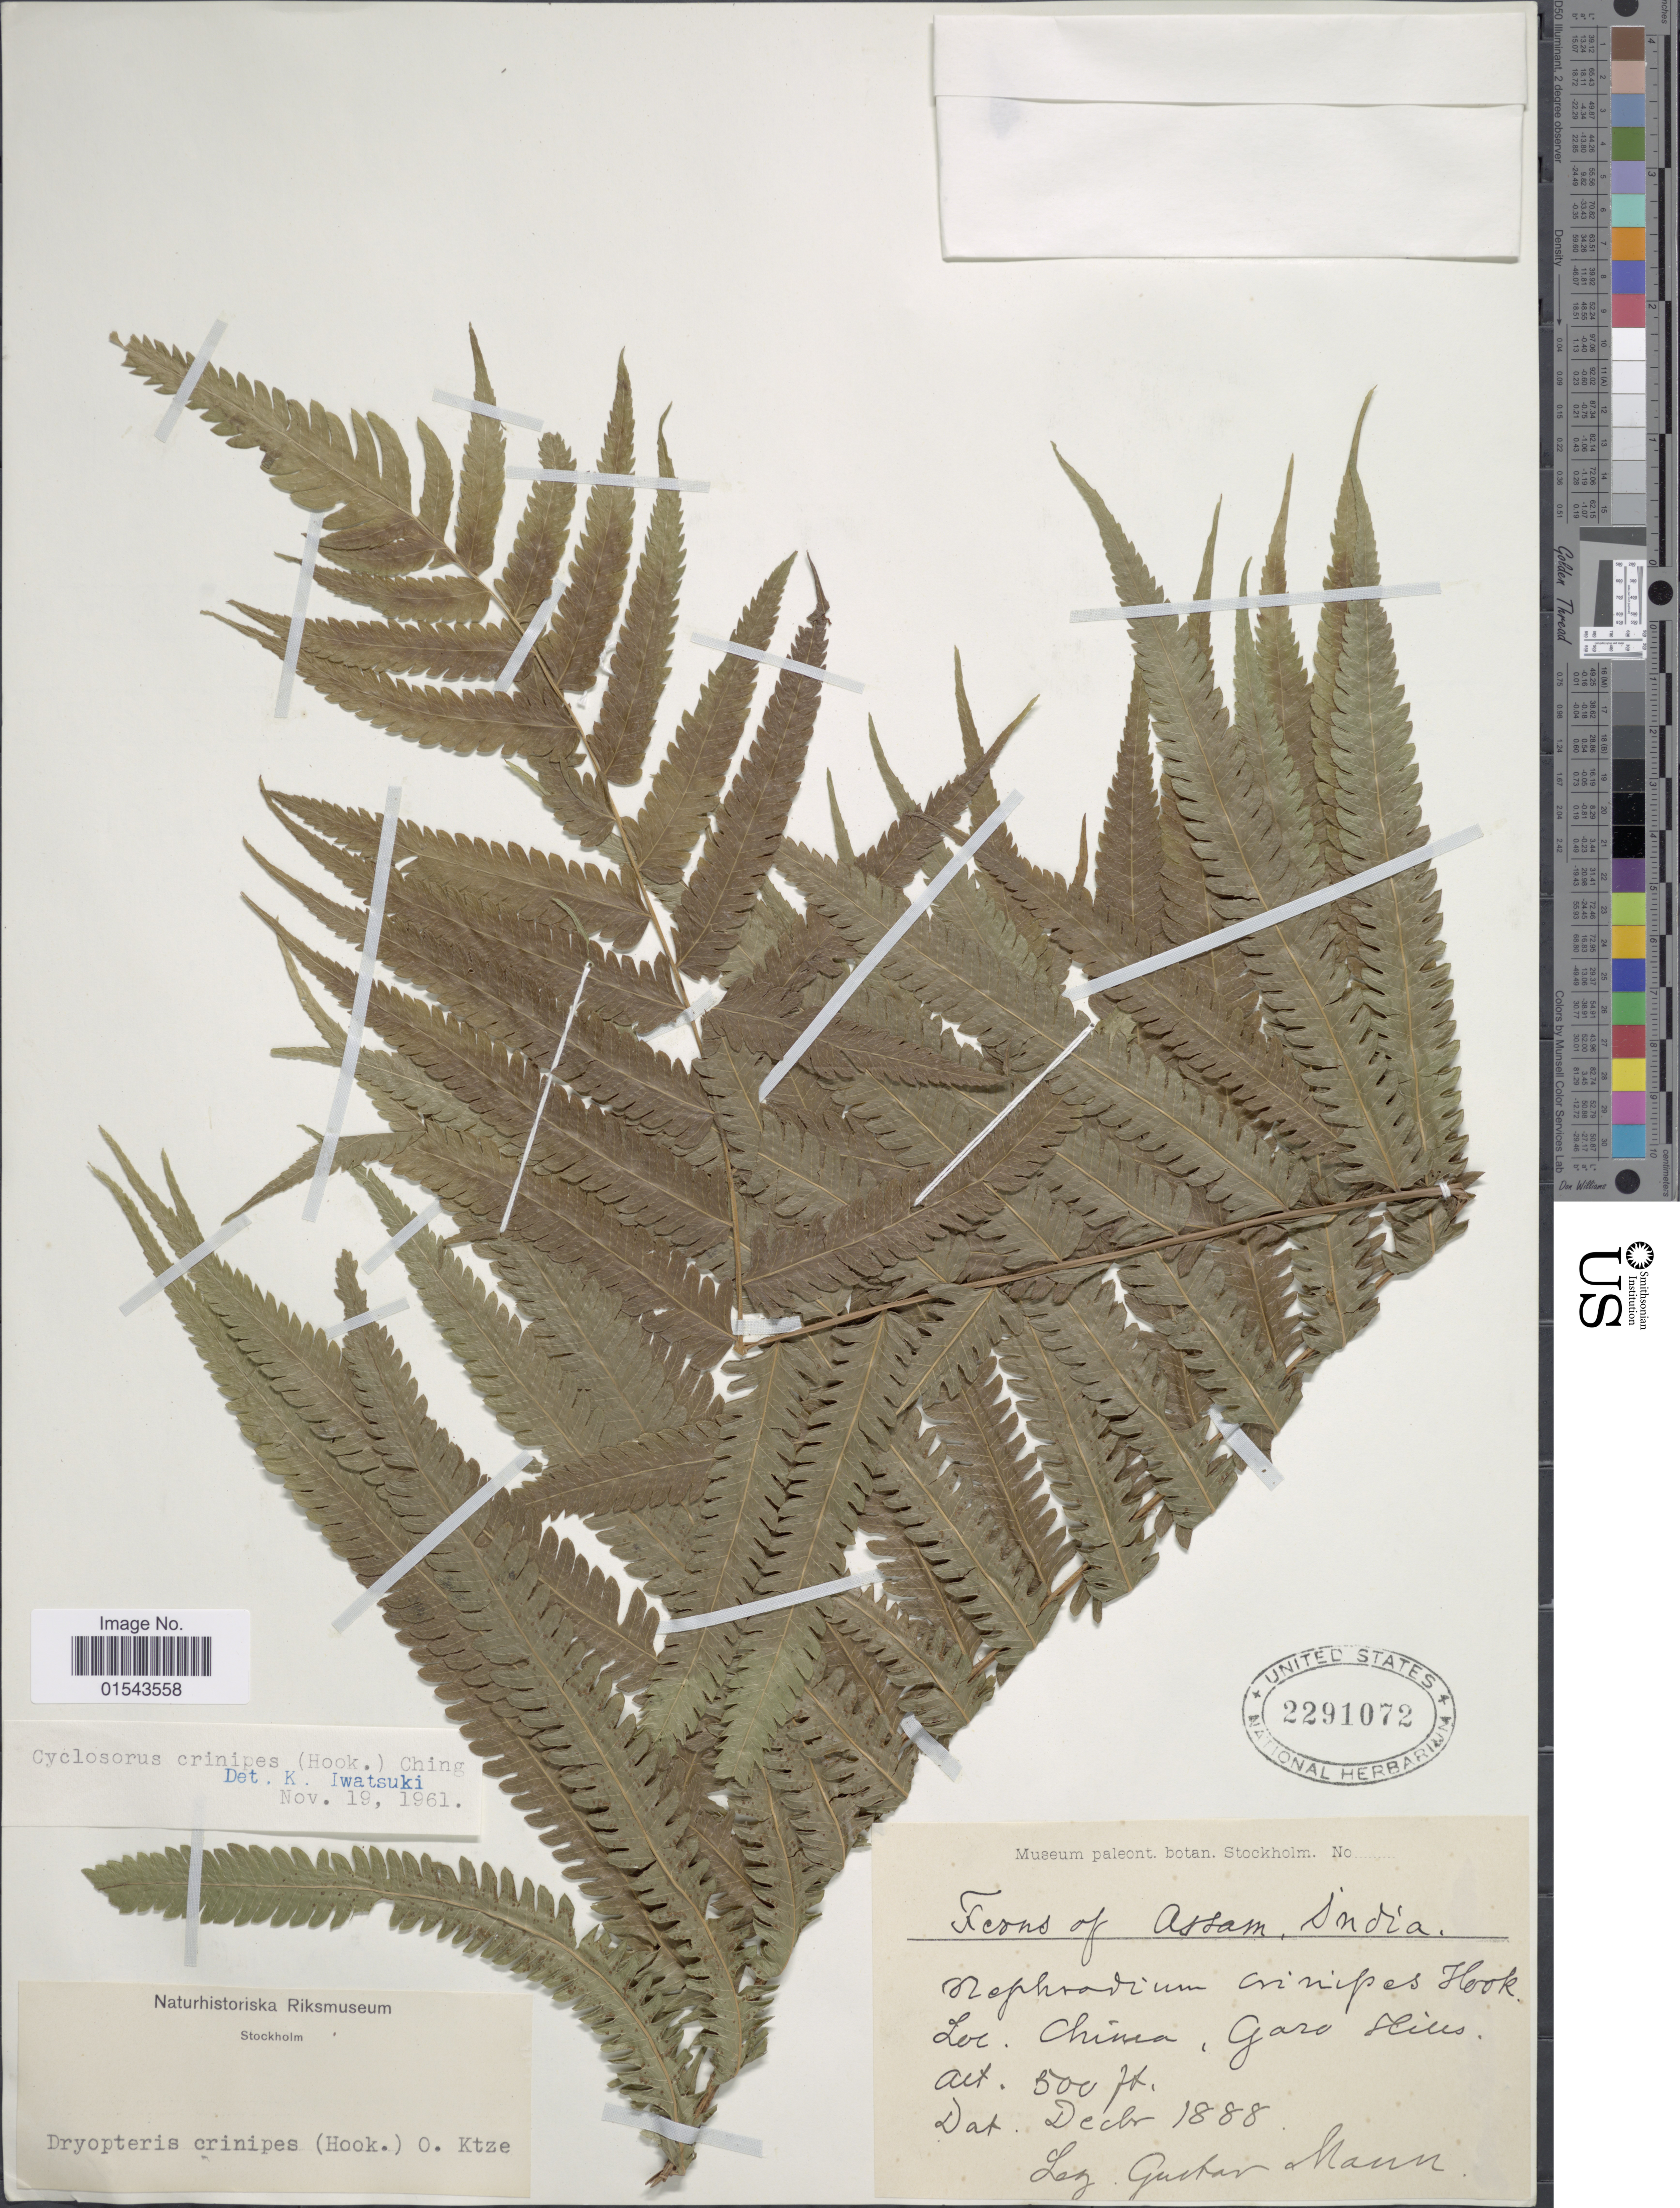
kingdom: Plantae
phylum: Tracheophyta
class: Polypodiopsida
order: Polypodiales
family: Thelypteridaceae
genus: Christella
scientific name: Christella crinipes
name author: (Hook.) Holttum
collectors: G. Mann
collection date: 1888-12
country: India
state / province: Assam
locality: Chima, Garo Hill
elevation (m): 152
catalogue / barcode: US 2291072